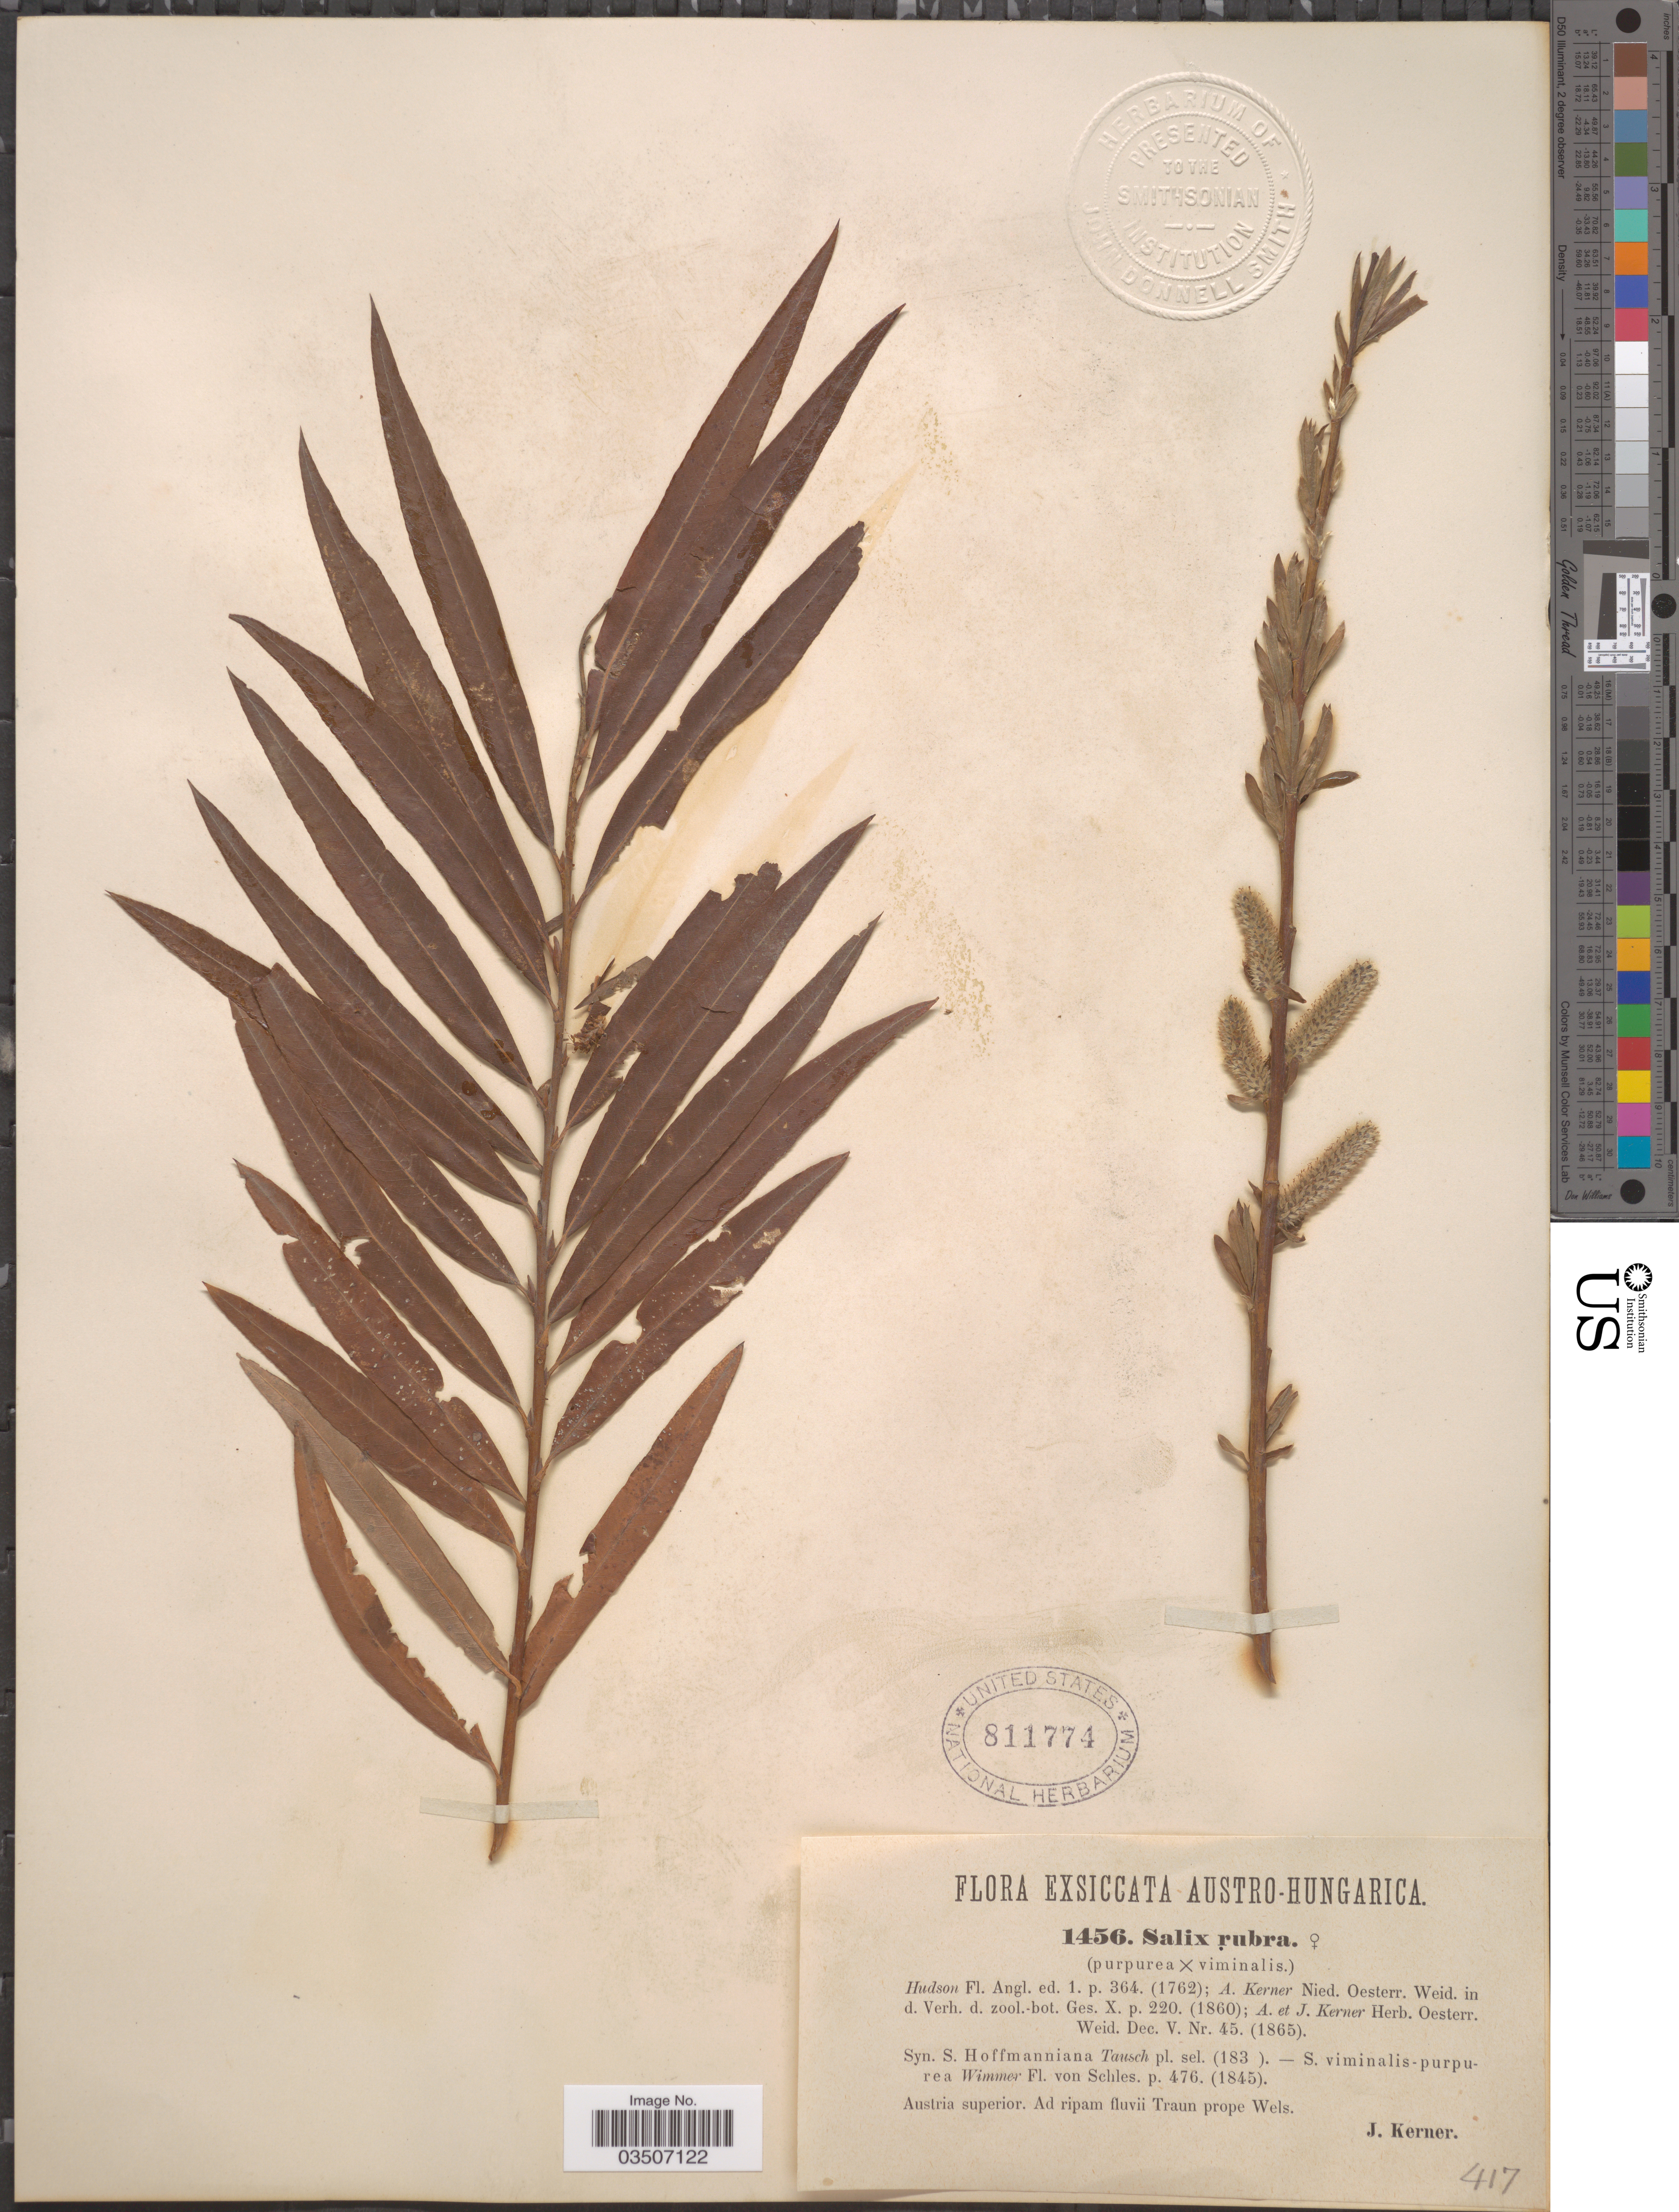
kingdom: Plantae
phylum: Tracheophyta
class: Magnoliopsida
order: Malpighiales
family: Salicaceae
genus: Salix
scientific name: Salix rubra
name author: Huds.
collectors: J. Kerner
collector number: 1456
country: Austria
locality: Austro-Hungarica. Austria superior. Ad ripam fluvii Traun prope Wels.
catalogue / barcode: US 811774